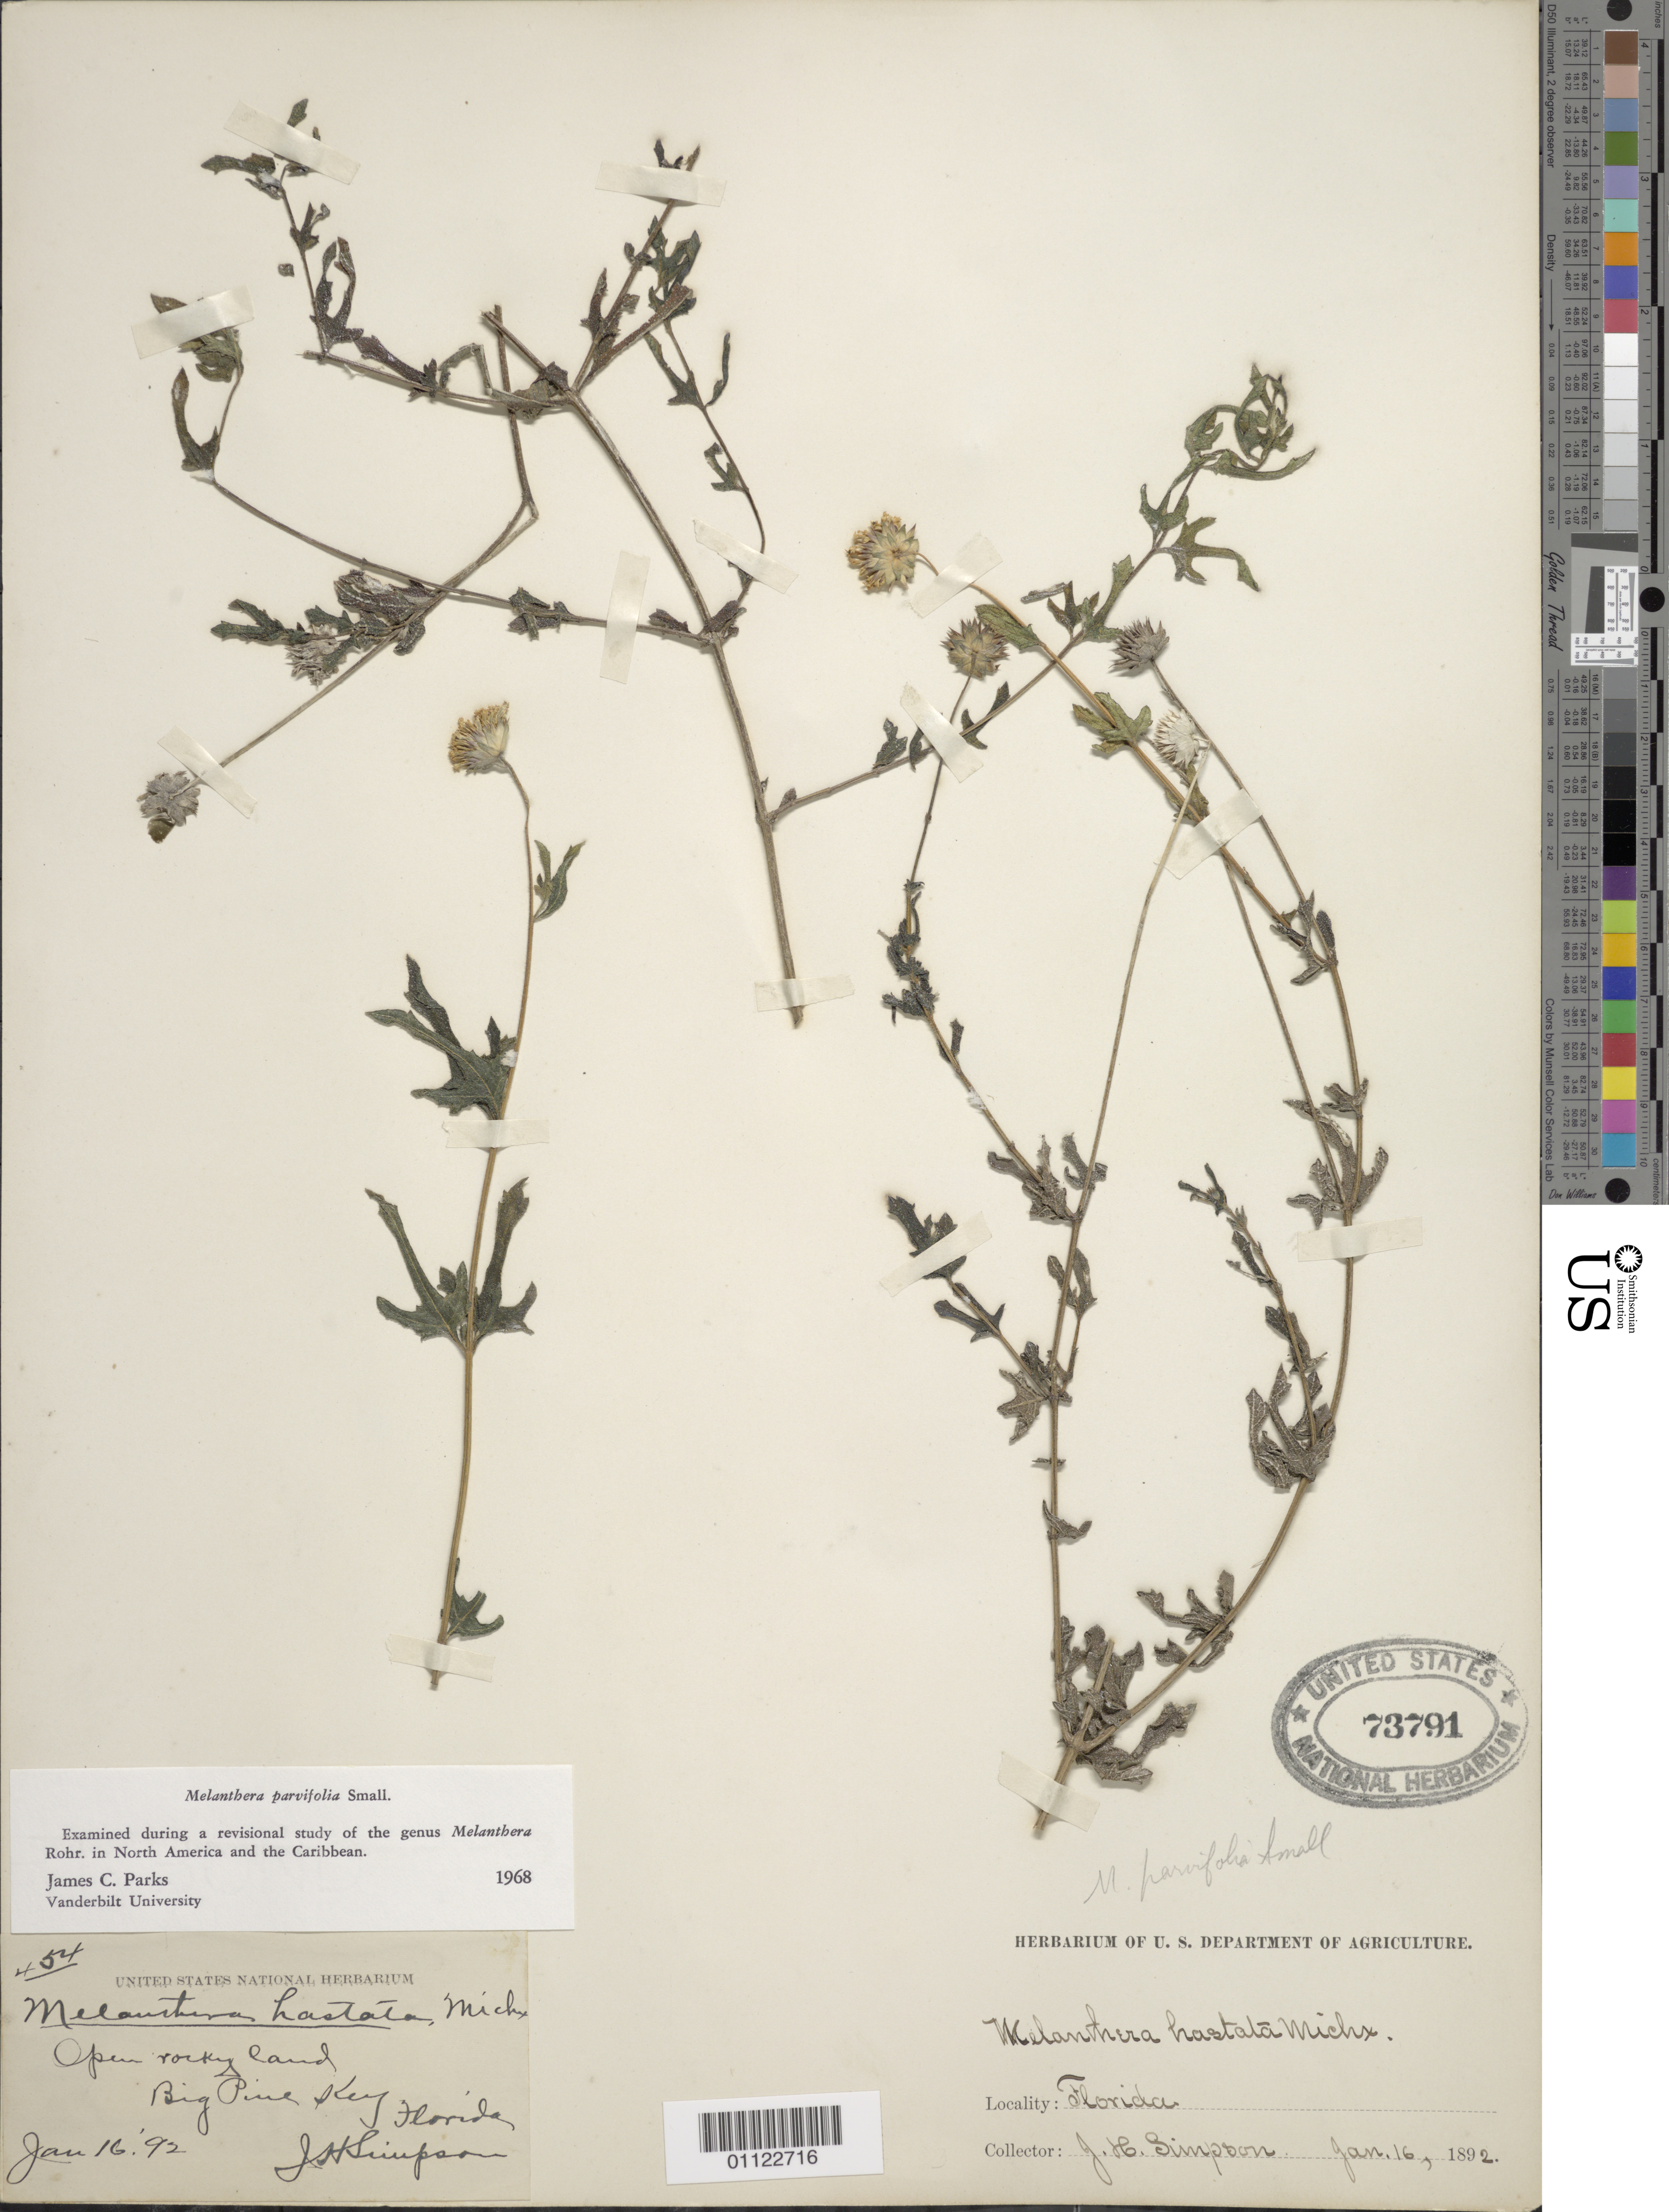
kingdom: Plantae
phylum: Tracheophyta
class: Magnoliopsida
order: Asterales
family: Asteraceae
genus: Melanthera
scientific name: Melanthera parvifolia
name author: Small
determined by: Parks, J. C.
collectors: J. H. Simpson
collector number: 454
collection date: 1892-01-16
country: United States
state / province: Florida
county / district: Monroe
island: Big Pine Key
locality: Big Pine Key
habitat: open rocky land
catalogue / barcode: US 73791